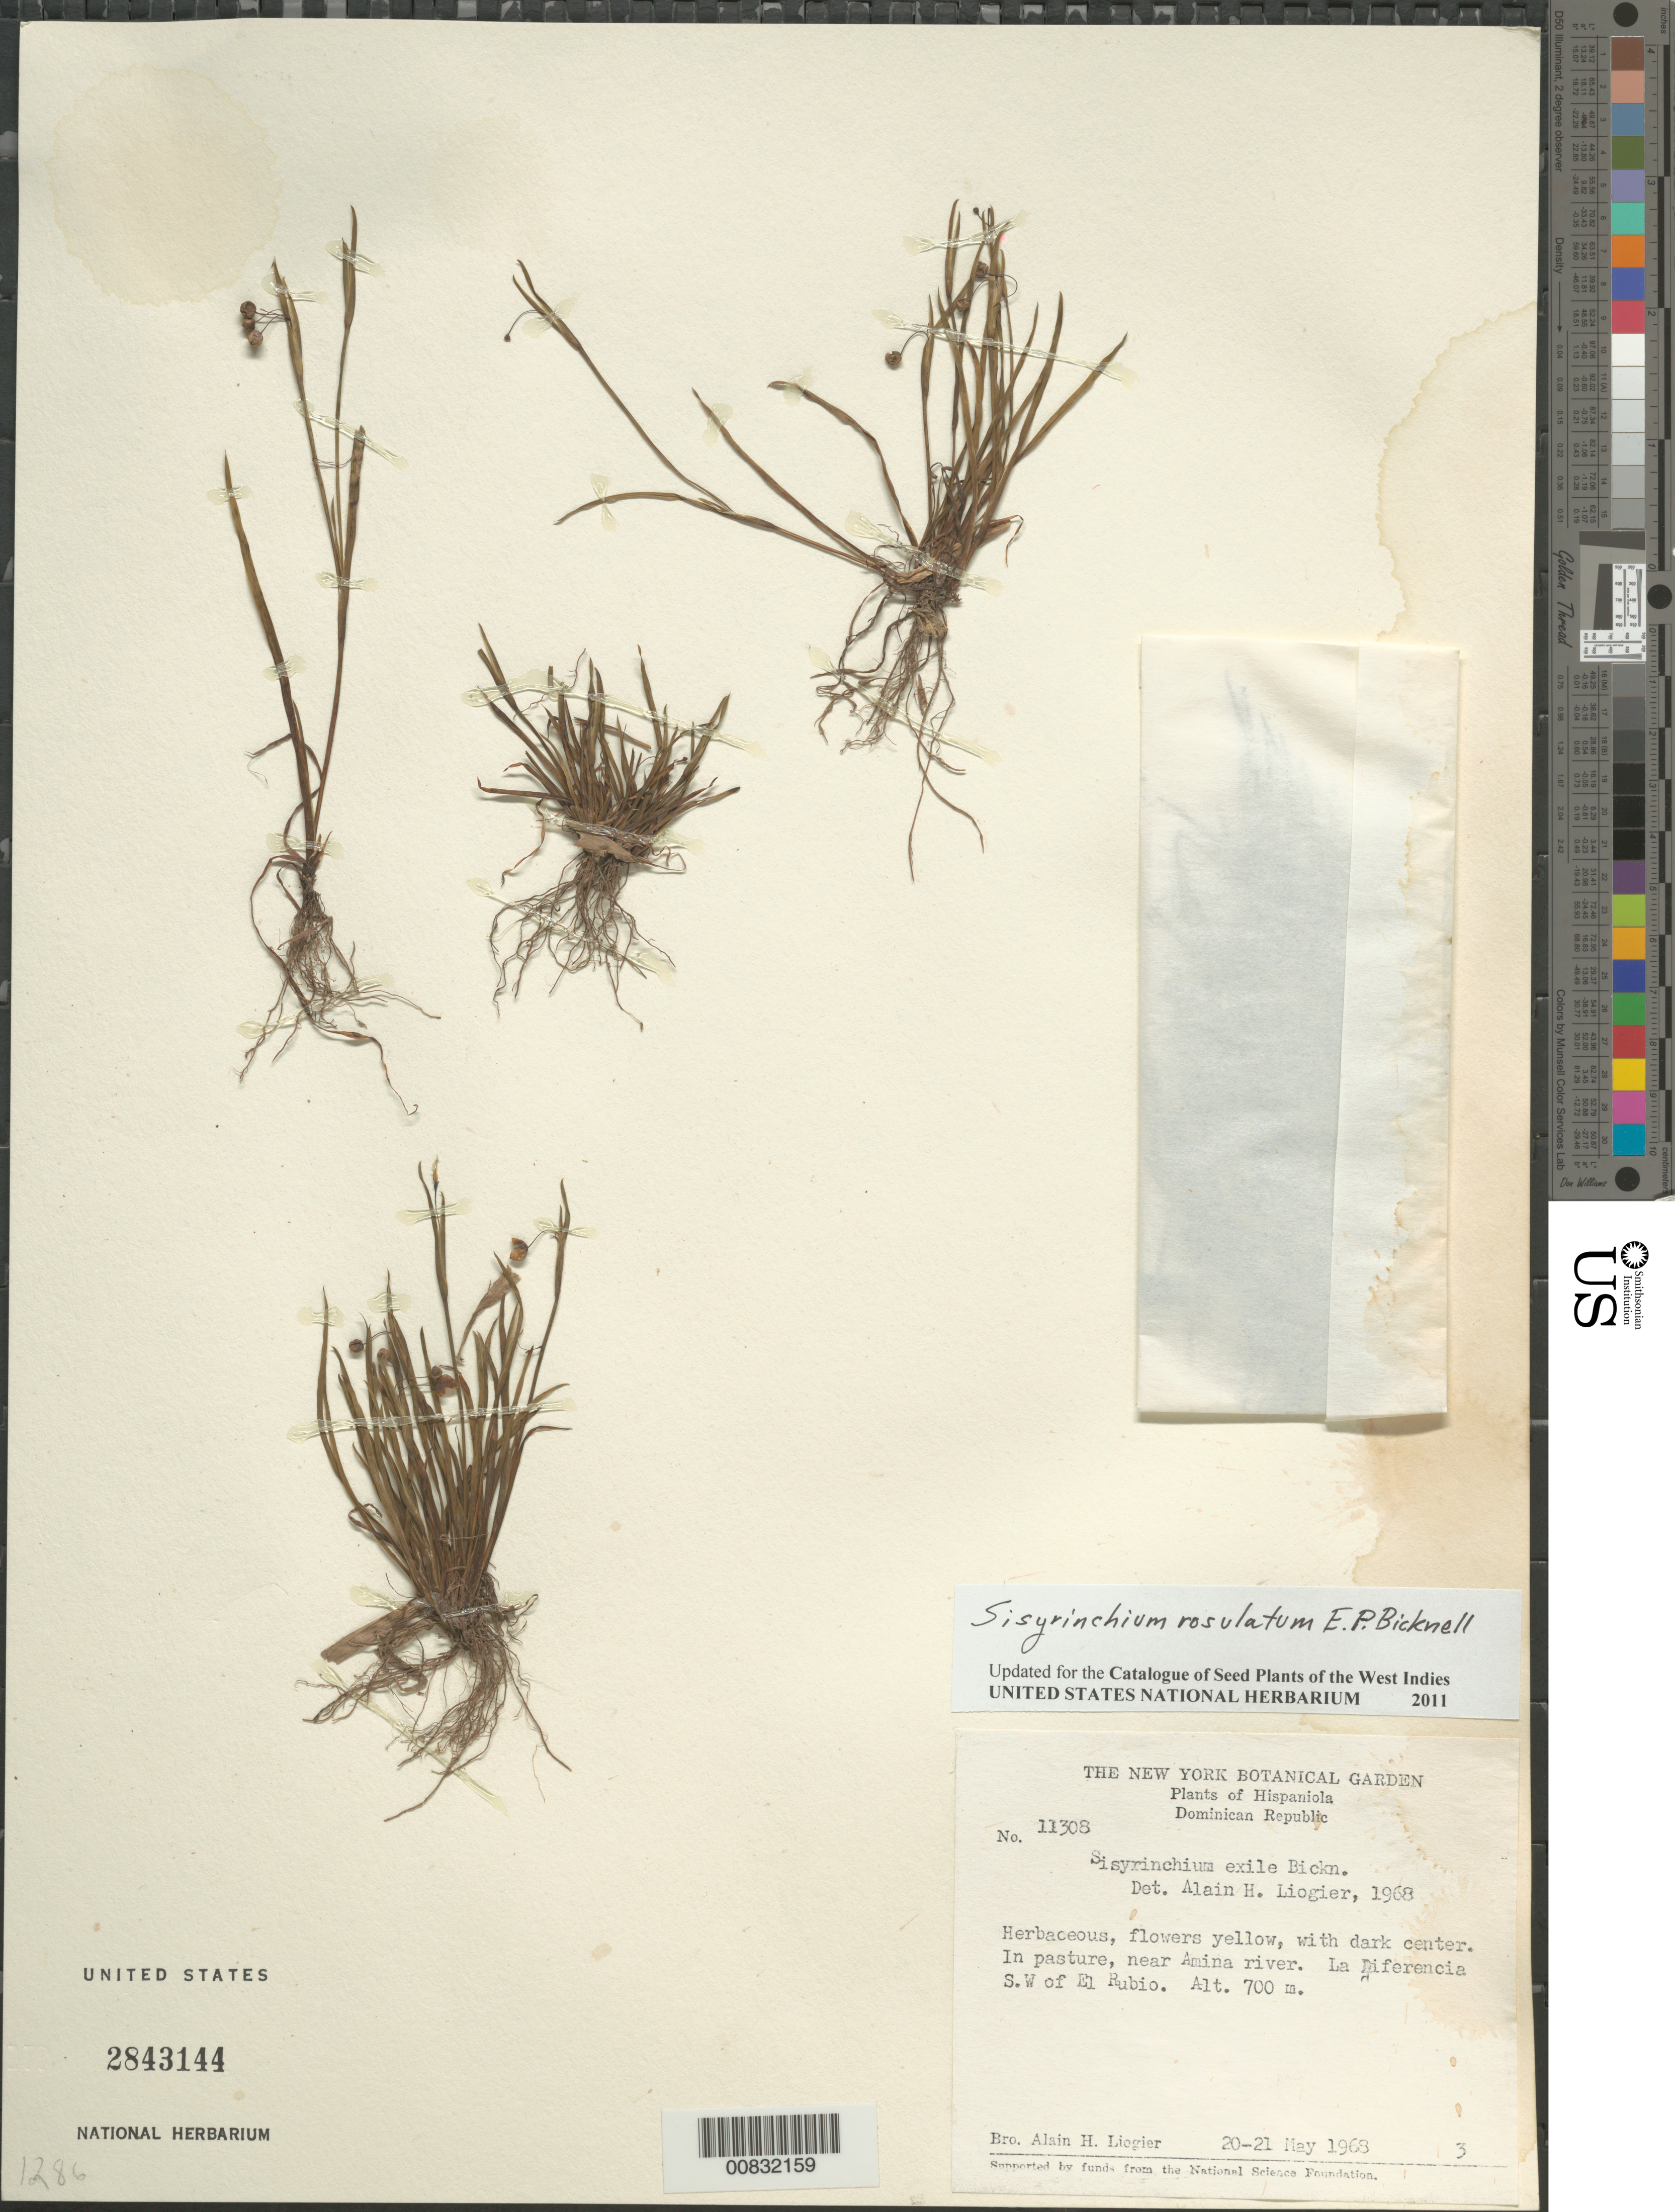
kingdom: Plantae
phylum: Tracheophyta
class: Liliopsida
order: Asparagales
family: Iridaceae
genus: Sisyrinchium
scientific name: Sisyrinchium rosulatum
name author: E.P. Bicknell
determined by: Liogier, Alain H.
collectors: A. H. Liogier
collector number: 11308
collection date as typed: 20 May 1968 to 21 May 1968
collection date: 1968-05-20/1968-05-21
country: Dominican Republic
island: Hispaniola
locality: La Diferencia, SW of El Rubio. Near Amina river.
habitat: In pasture.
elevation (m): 700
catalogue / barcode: US 2843144